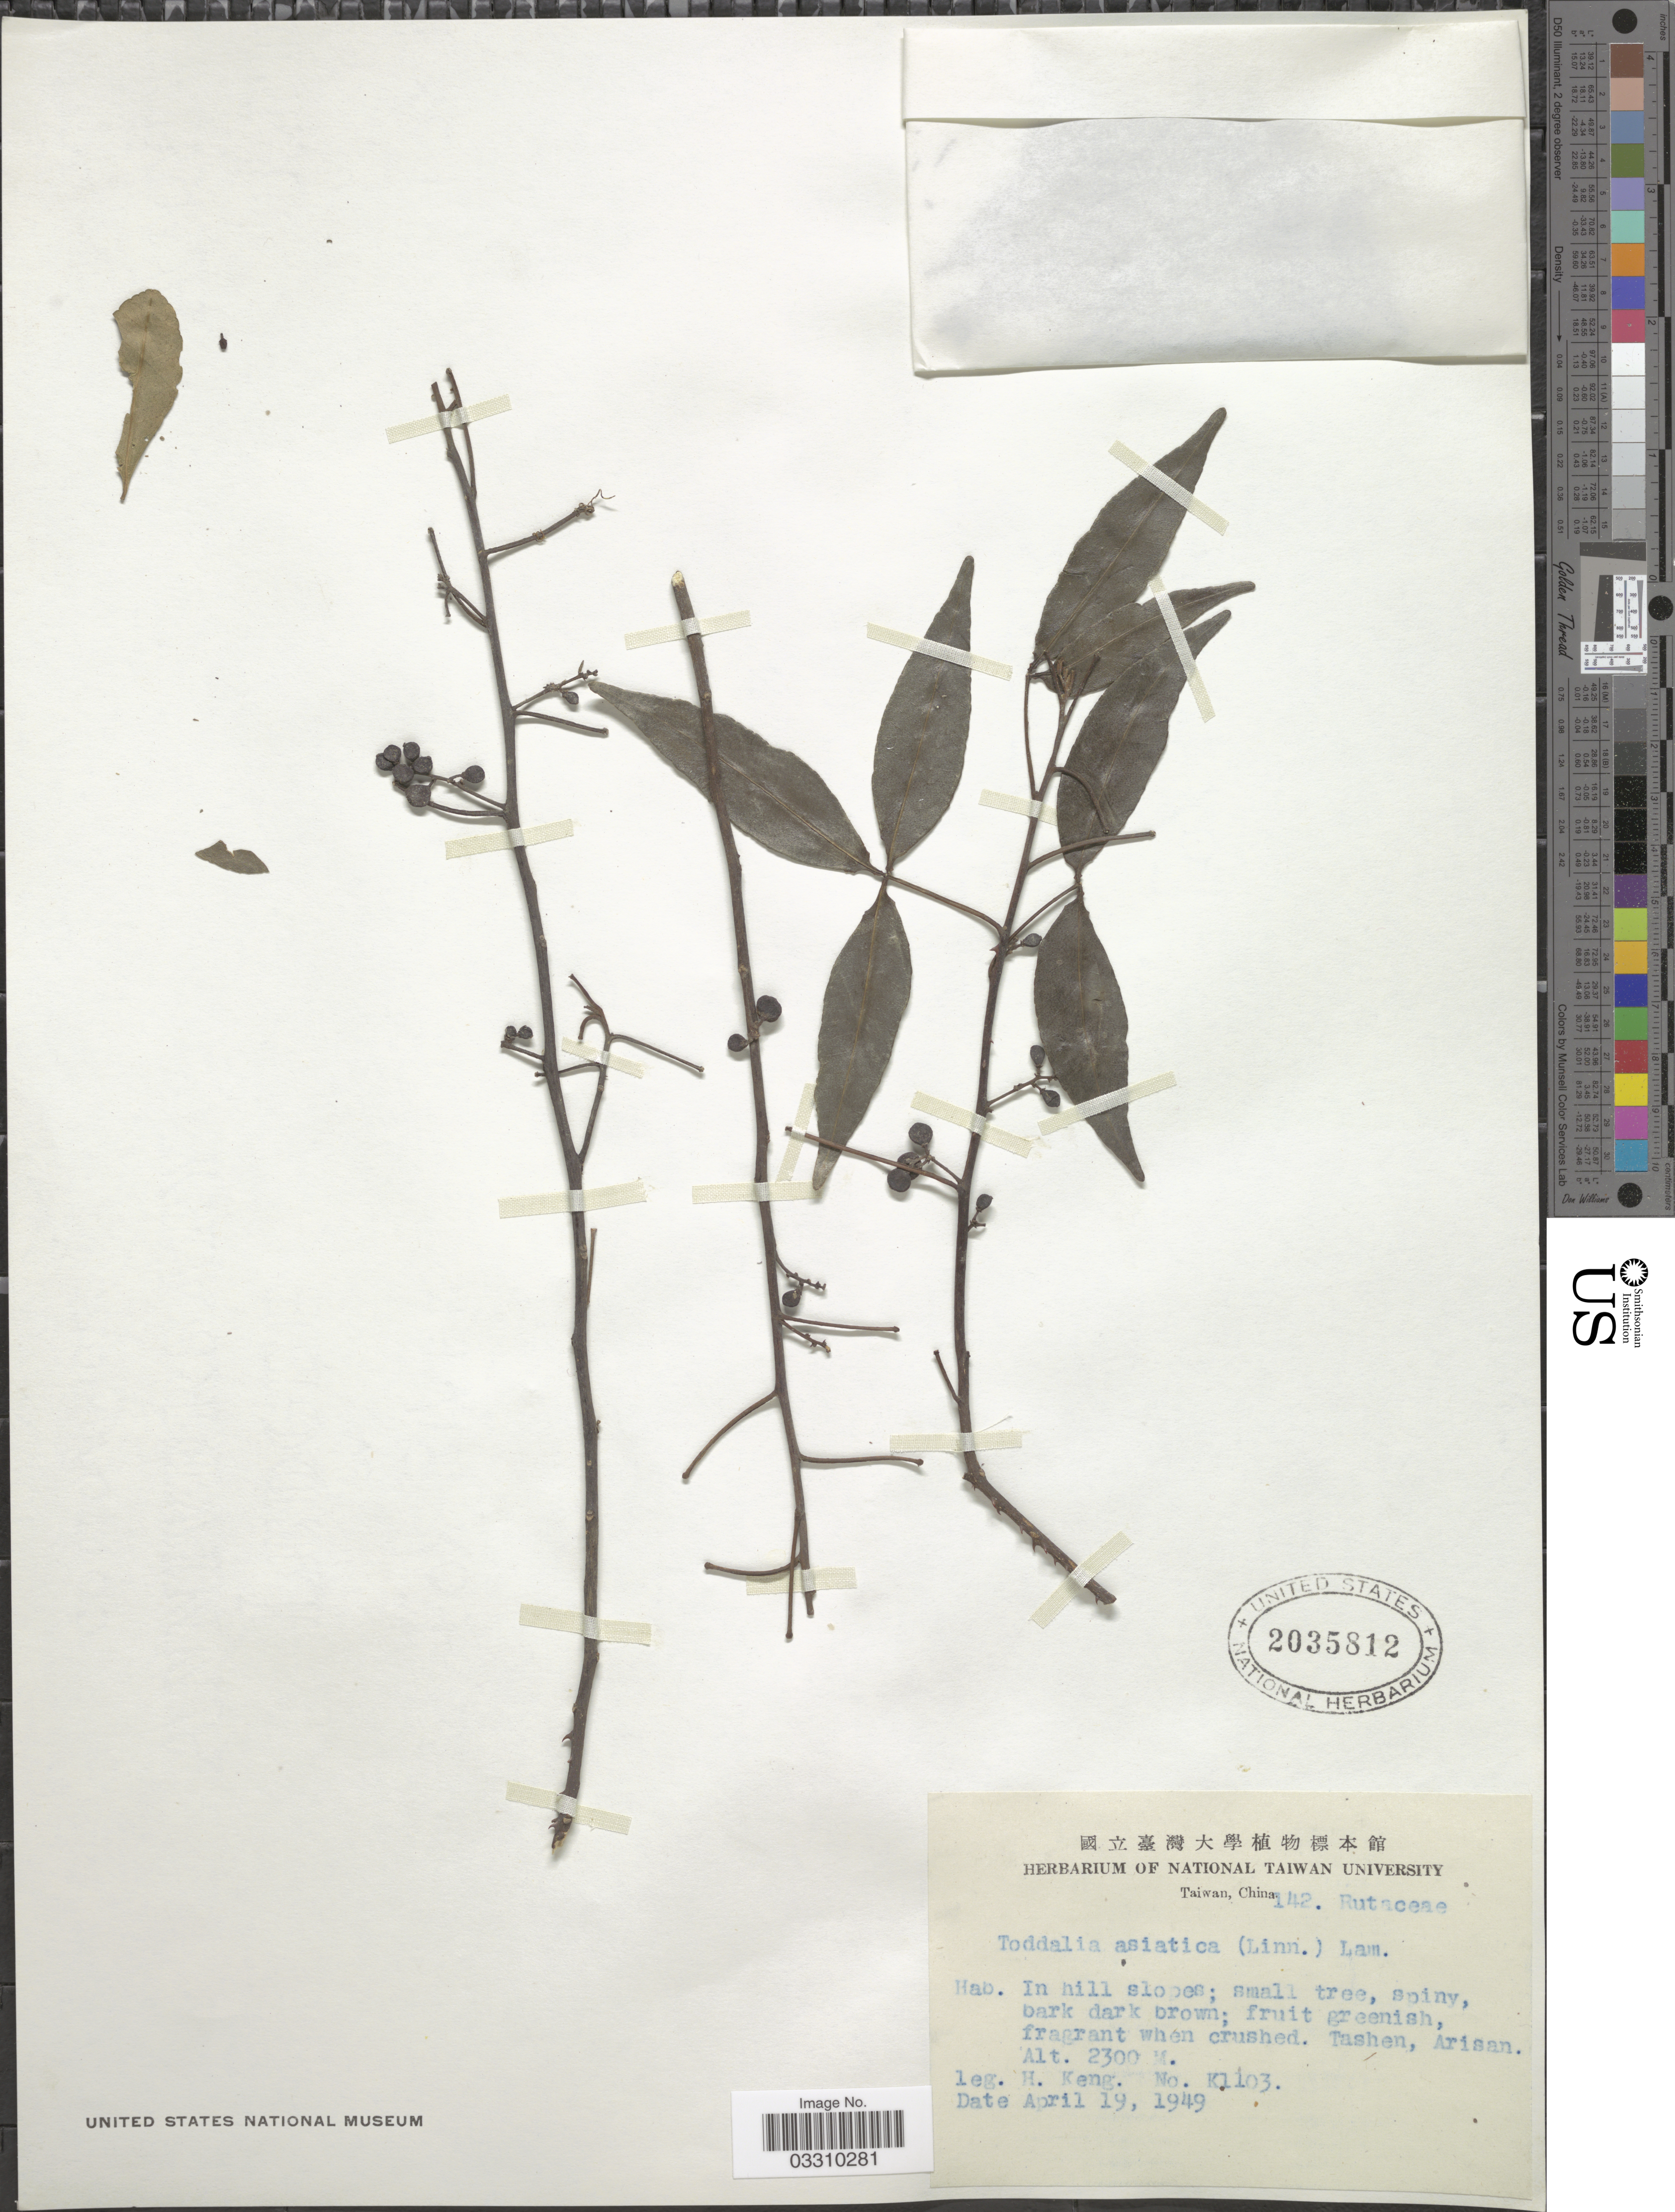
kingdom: Plantae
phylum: Tracheophyta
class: Magnoliopsida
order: Sapindales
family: Rutaceae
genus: Zanthoxylum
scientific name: Zanthoxylum asiaticum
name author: (L.) Appelhans et al.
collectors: H. Keng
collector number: K1103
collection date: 1949-04-19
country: Taiwan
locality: Tashen, Arisan.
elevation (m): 2300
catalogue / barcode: US 2035812